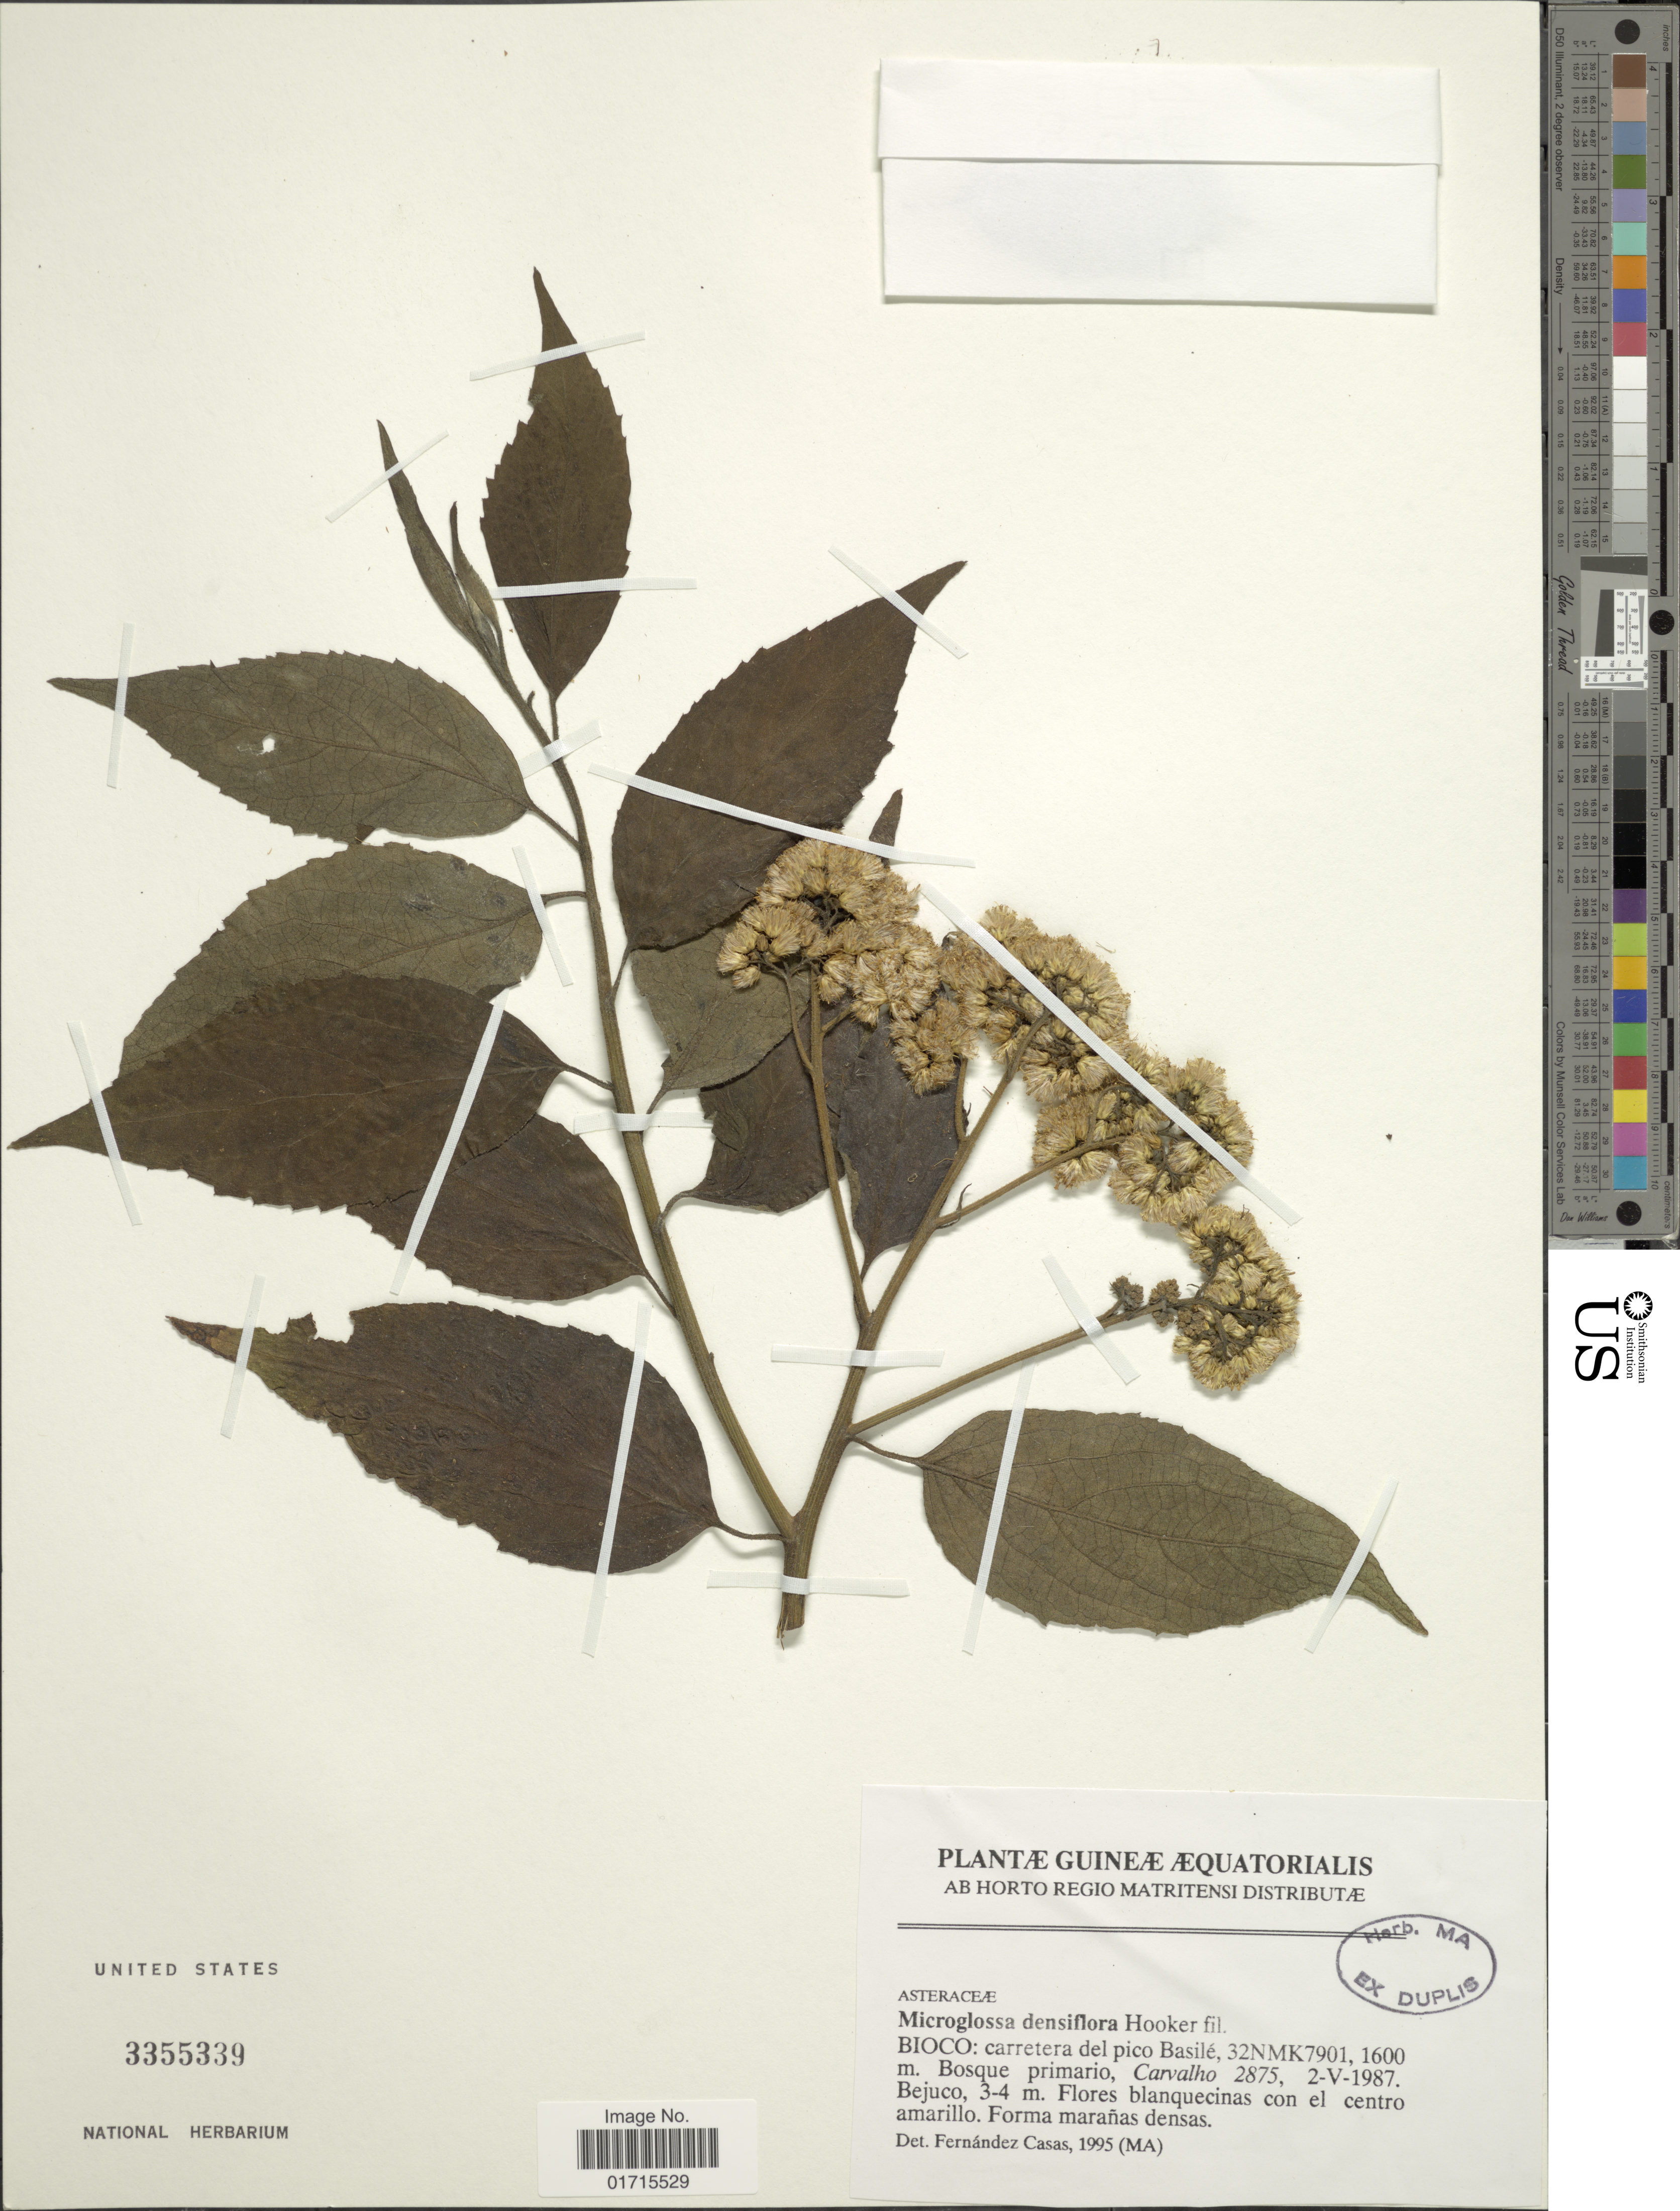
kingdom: Plantae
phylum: Tracheophyta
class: Magnoliopsida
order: Asterales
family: Asteraceae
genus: Microglossa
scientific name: Microglossa densiflora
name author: Hook. f.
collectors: Carvalho, --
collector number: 2875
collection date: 1987-05-02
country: Equatorial Guinea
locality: Bioco: mcarretera del pico Basile, 32NMK7901. Bejuco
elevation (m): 1600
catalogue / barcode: US 3355339